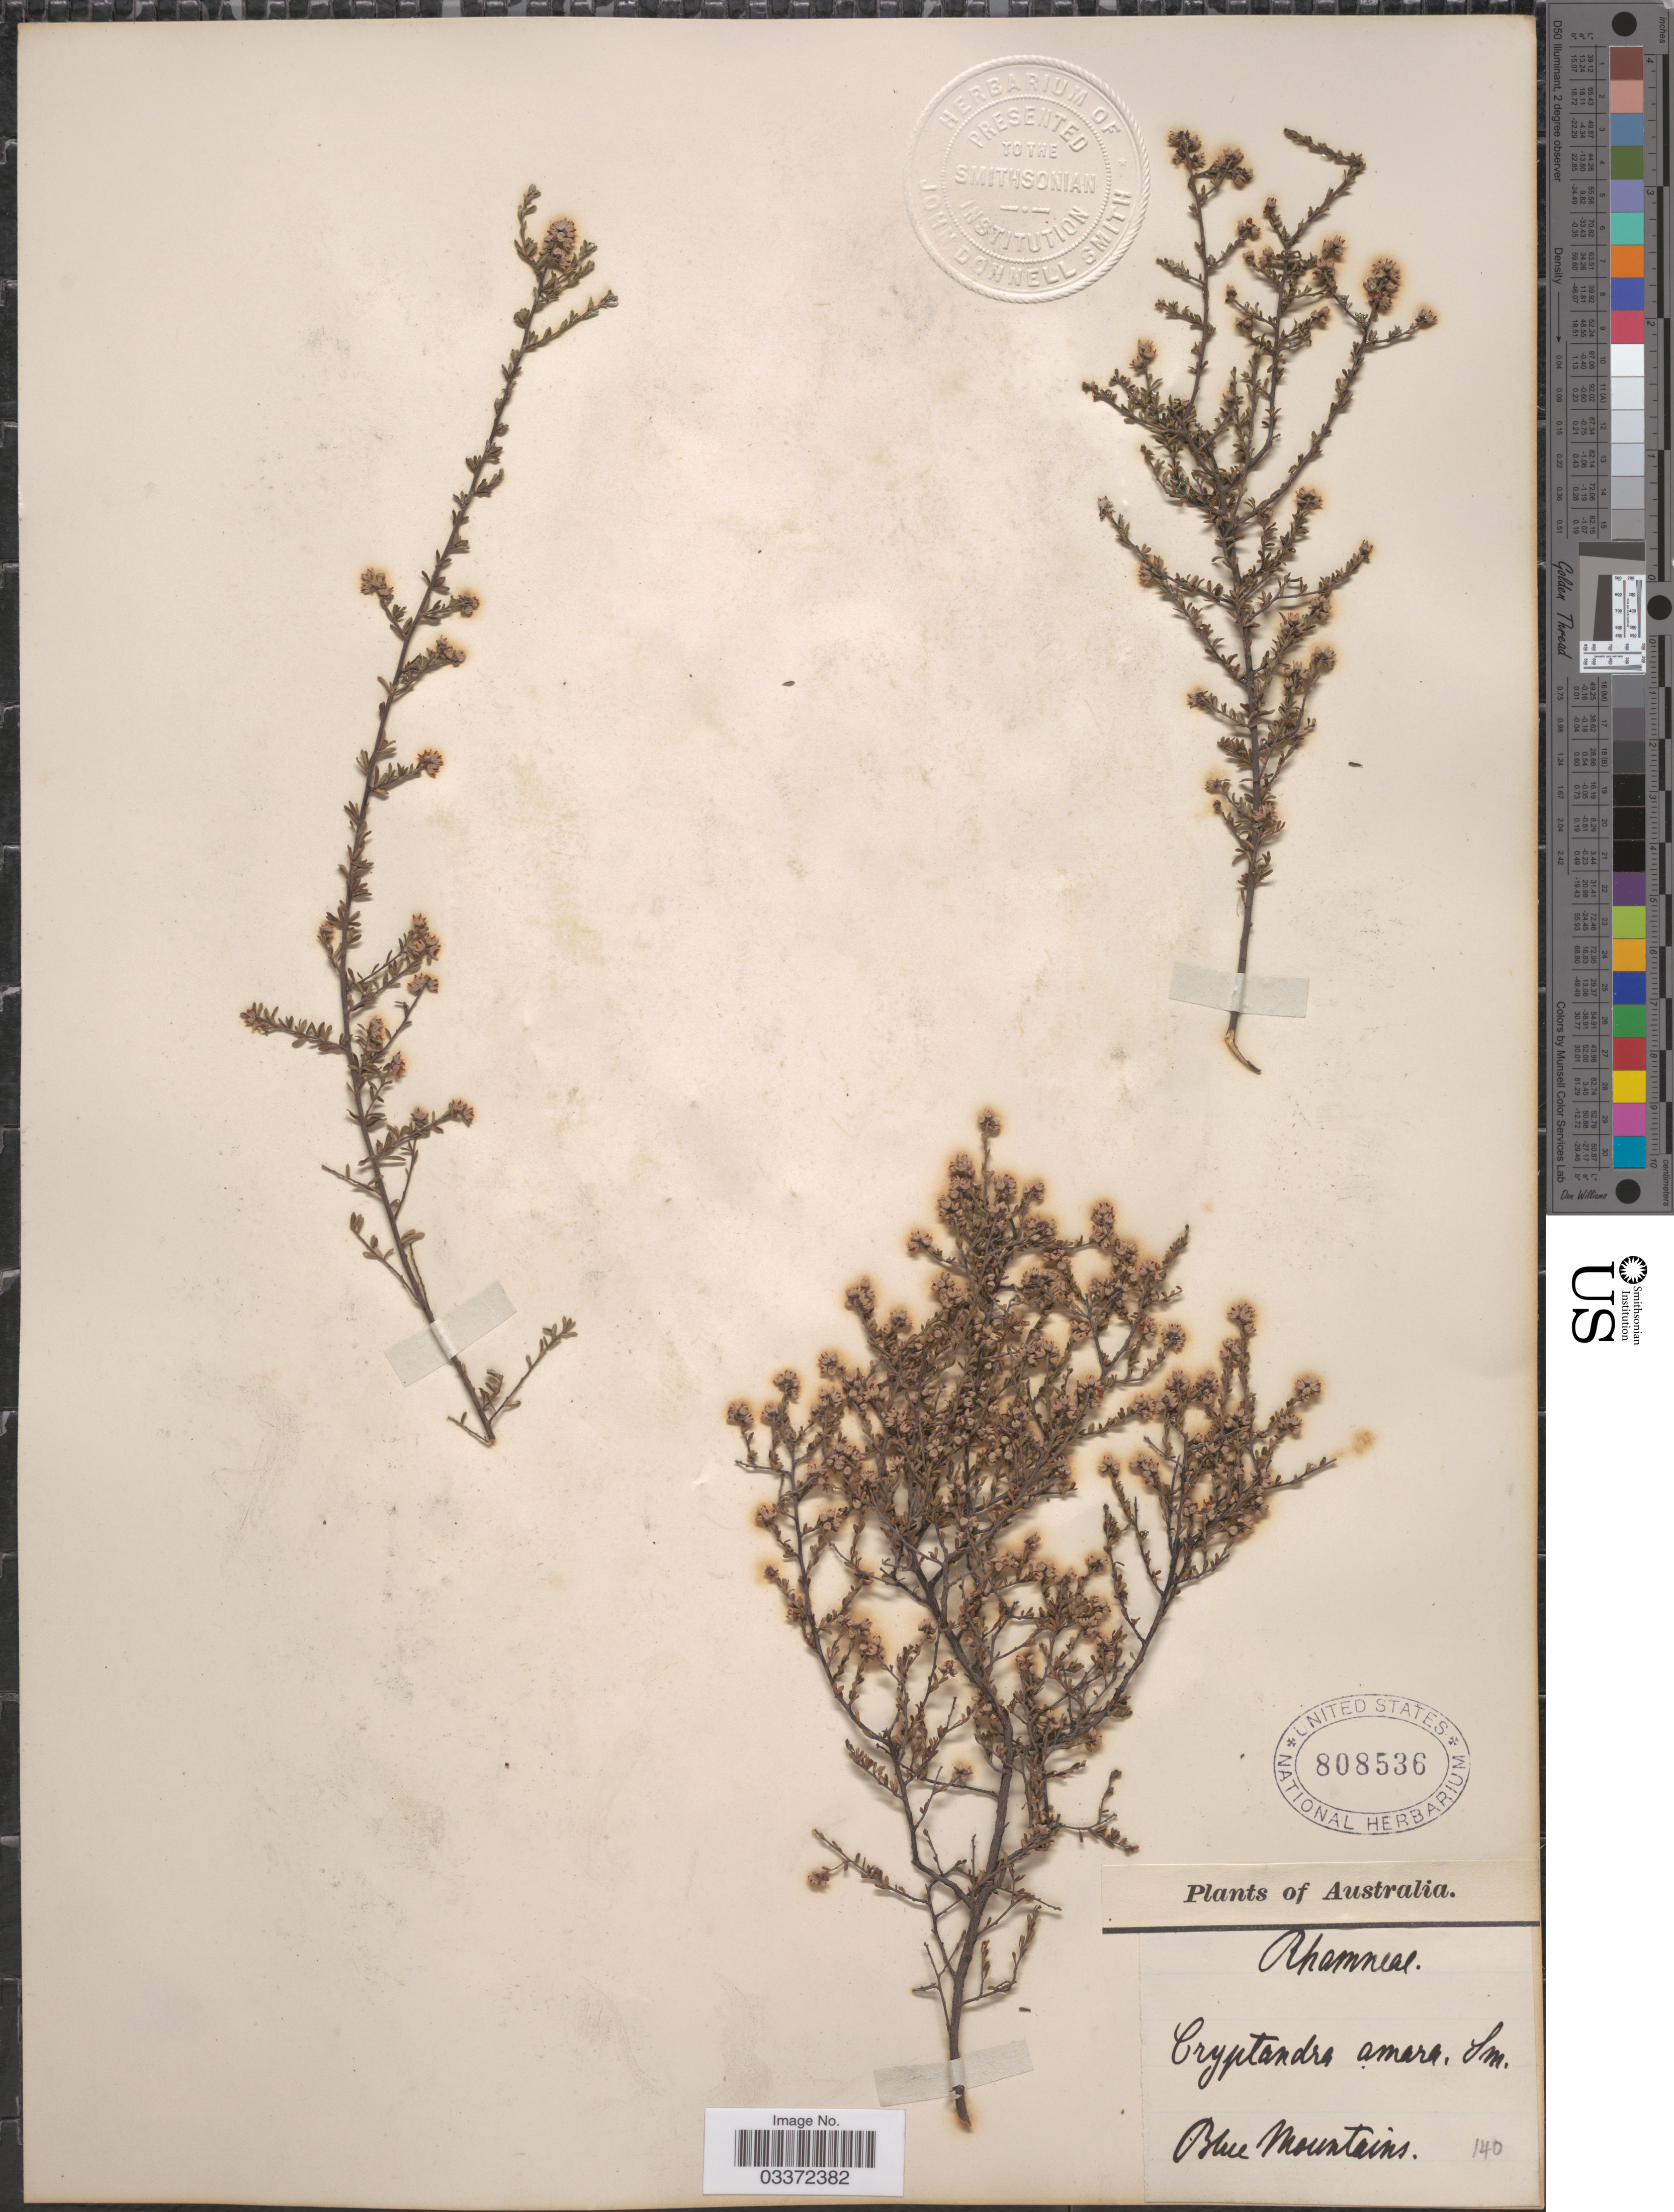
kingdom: Plantae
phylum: Tracheophyta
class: Magnoliopsida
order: Rosales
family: Rhamnaceae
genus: Cryptandra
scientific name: Cryptandra amara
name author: Sm.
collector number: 140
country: Australia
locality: Blue Mountains.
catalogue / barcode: US 808536